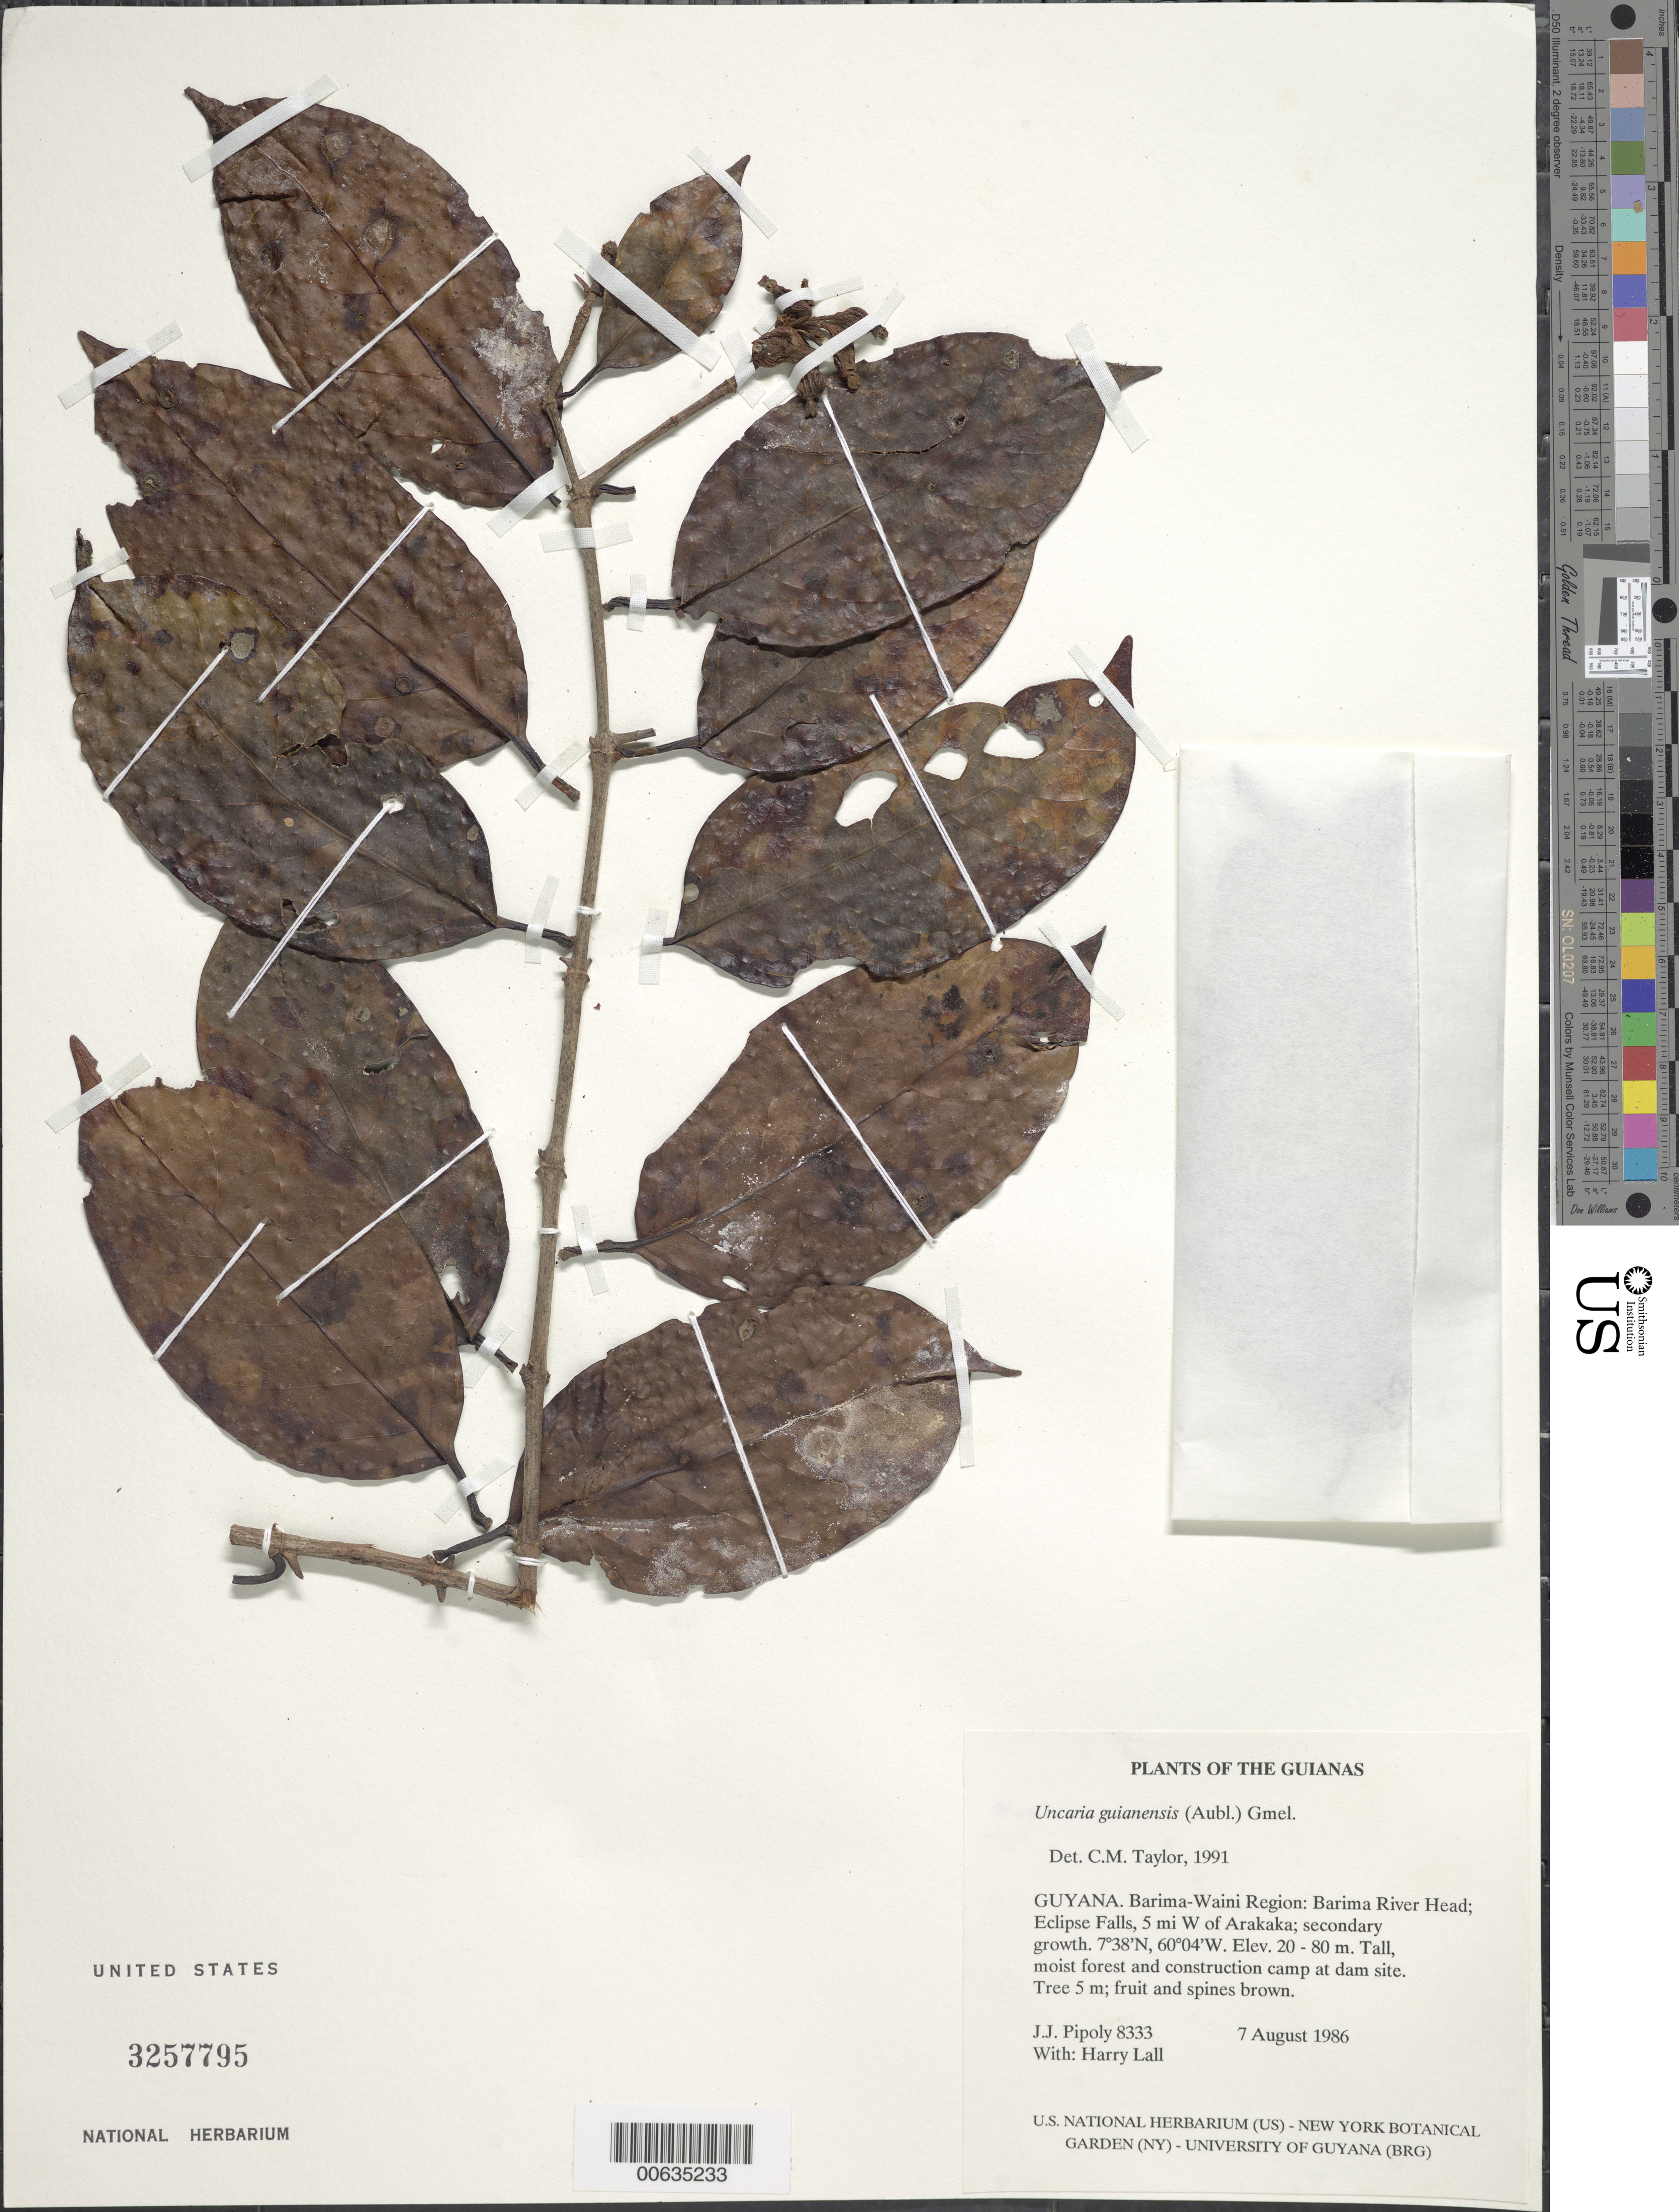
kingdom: Plantae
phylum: Tracheophyta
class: Magnoliopsida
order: Gentianales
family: Rubiaceae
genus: Uncaria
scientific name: Uncaria guianensis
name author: (Aubl.) J.F. Gmel.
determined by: Taylor, Charlotte M.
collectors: J. J. Pipoly & H. Lall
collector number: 8333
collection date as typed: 7 August 1986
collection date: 1986-08-07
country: Guyana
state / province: Barima-Waini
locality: Barima River head; Eclipse Falls, 5 mi W of Arakaka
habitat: Secondary growth, tall moist forest and construction camp at dam site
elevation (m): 20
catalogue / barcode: US 3257795